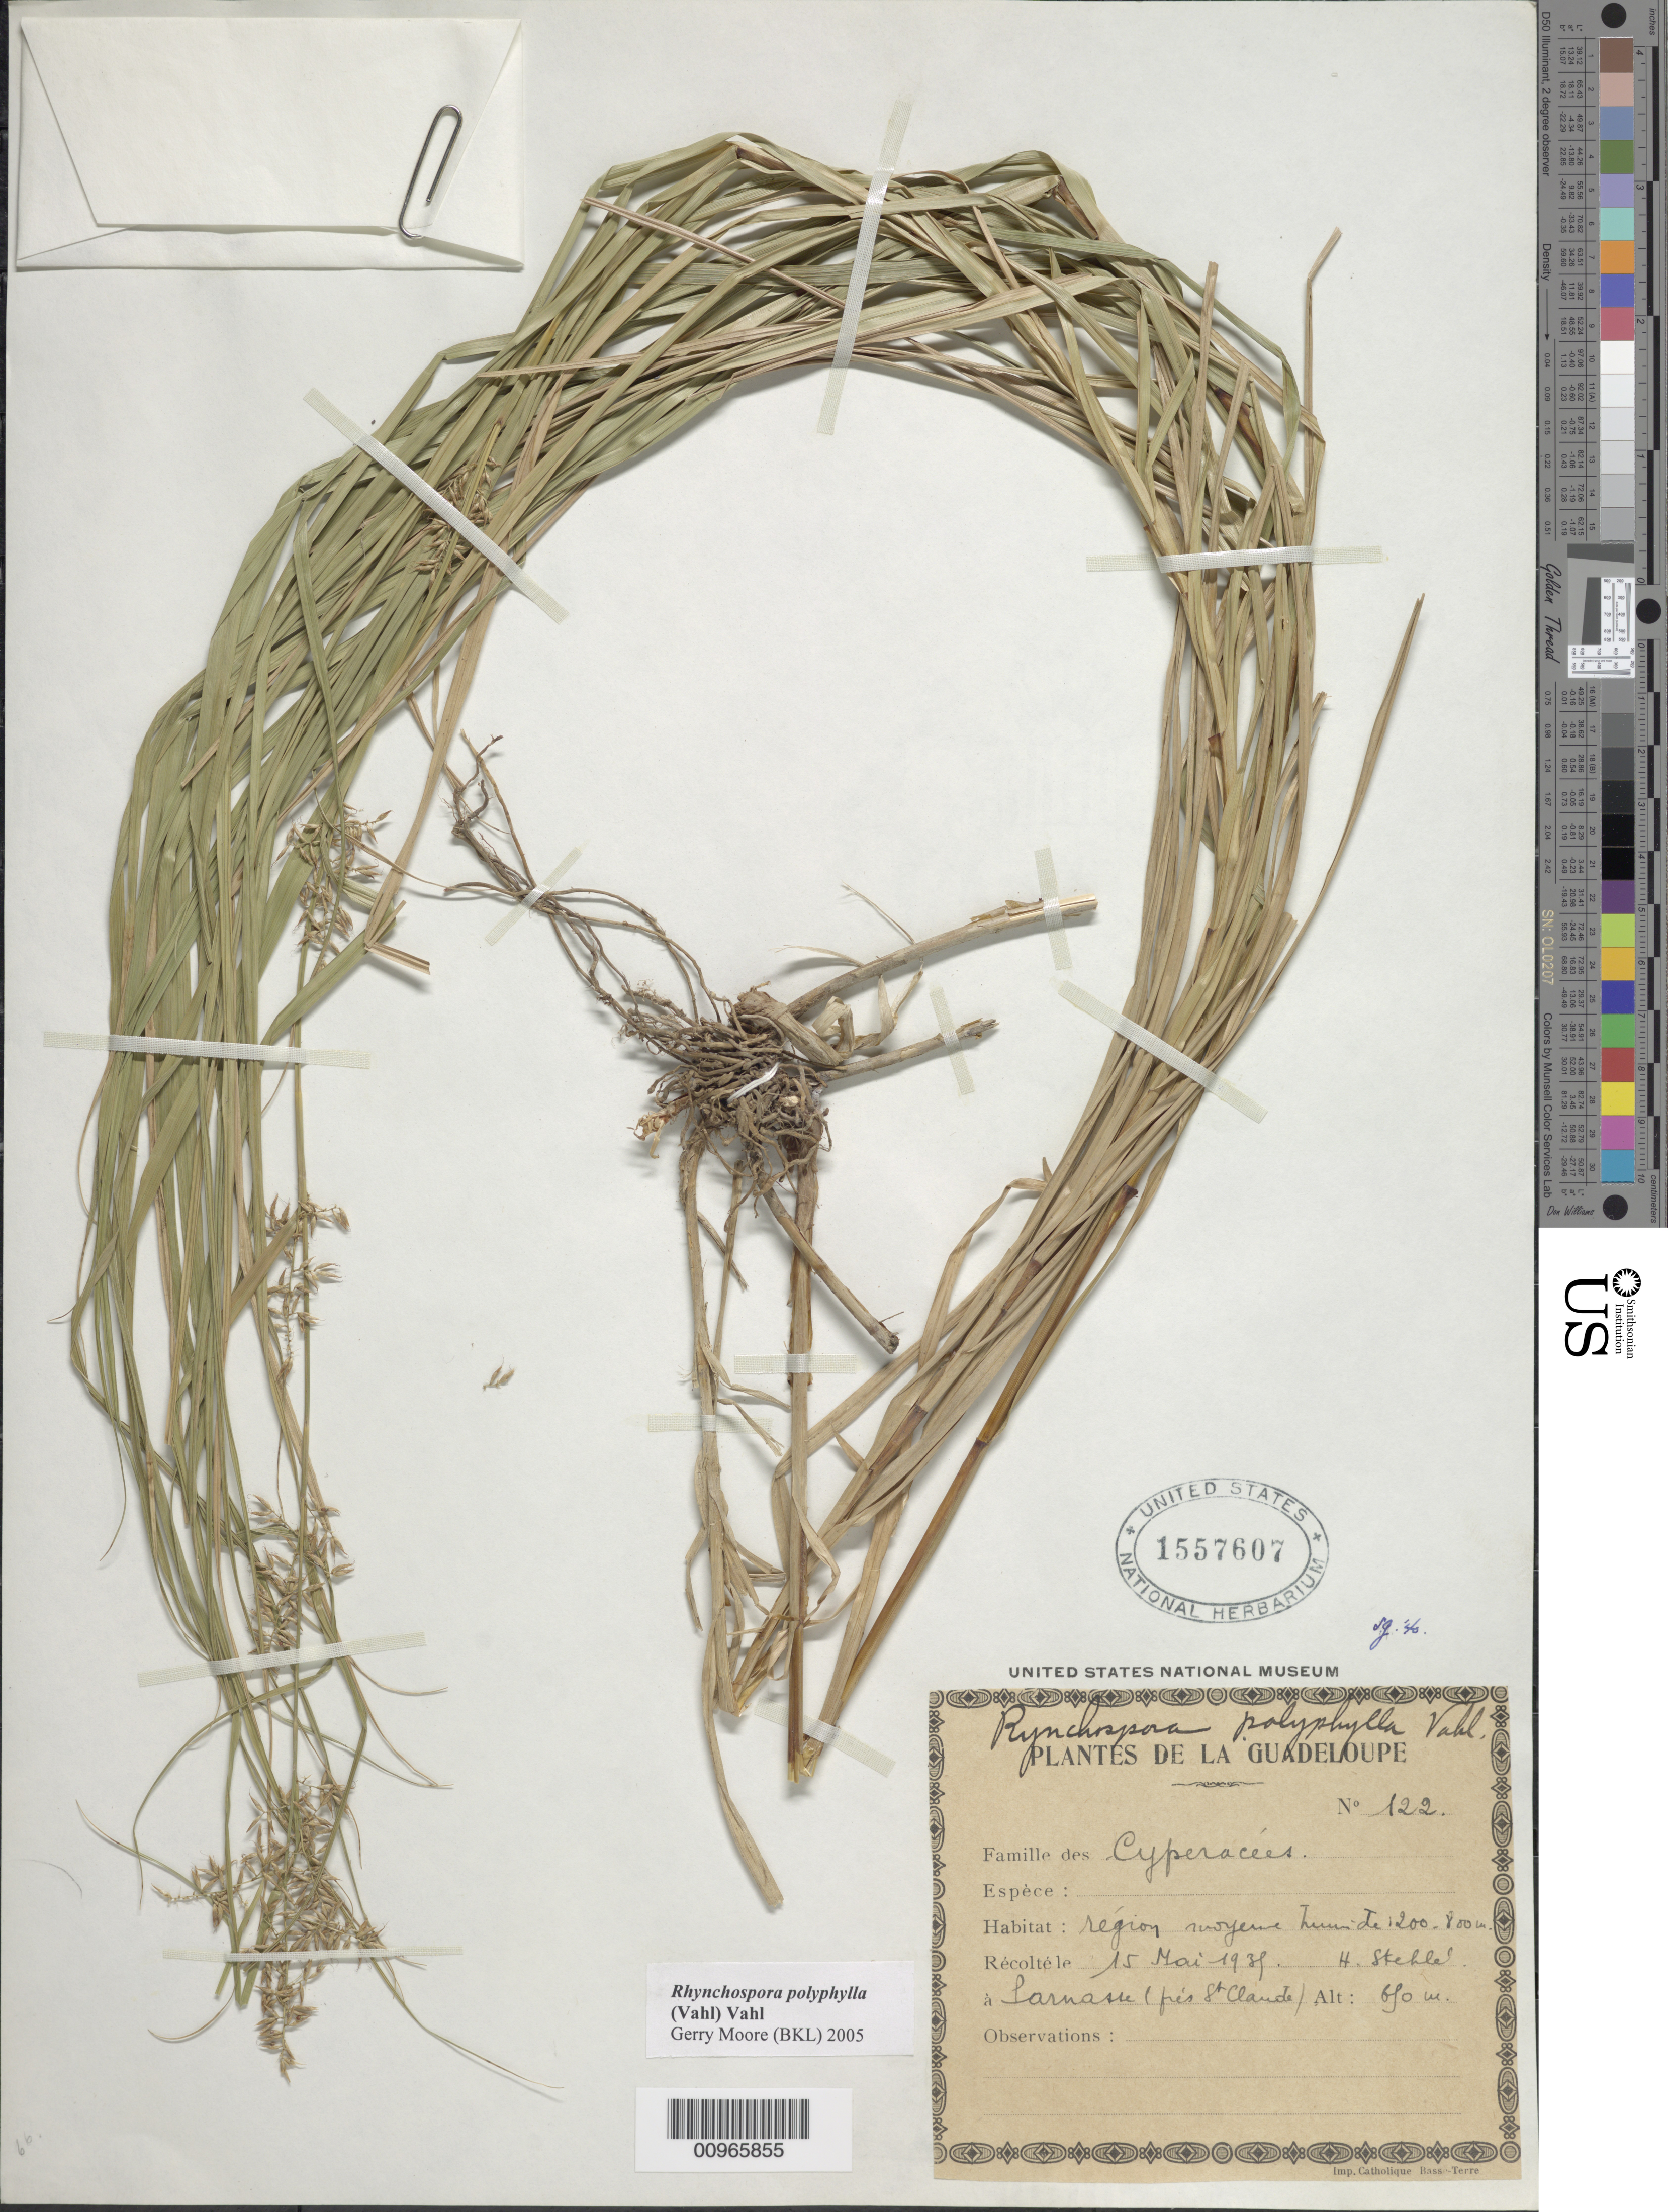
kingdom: Plantae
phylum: Tracheophyta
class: Liliopsida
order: Poales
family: Cyperaceae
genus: Rhynchospora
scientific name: Rhynchospora polyphylla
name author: (Vahl) Vahl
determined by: Moore, G.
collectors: H. Stehlé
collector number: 122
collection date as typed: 15 May 1939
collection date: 1939-05-15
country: Guadeloupe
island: Basse Terre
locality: Parnasse (prés St. Claude)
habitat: Région "soyerre" humides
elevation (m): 650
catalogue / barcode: US 1557607